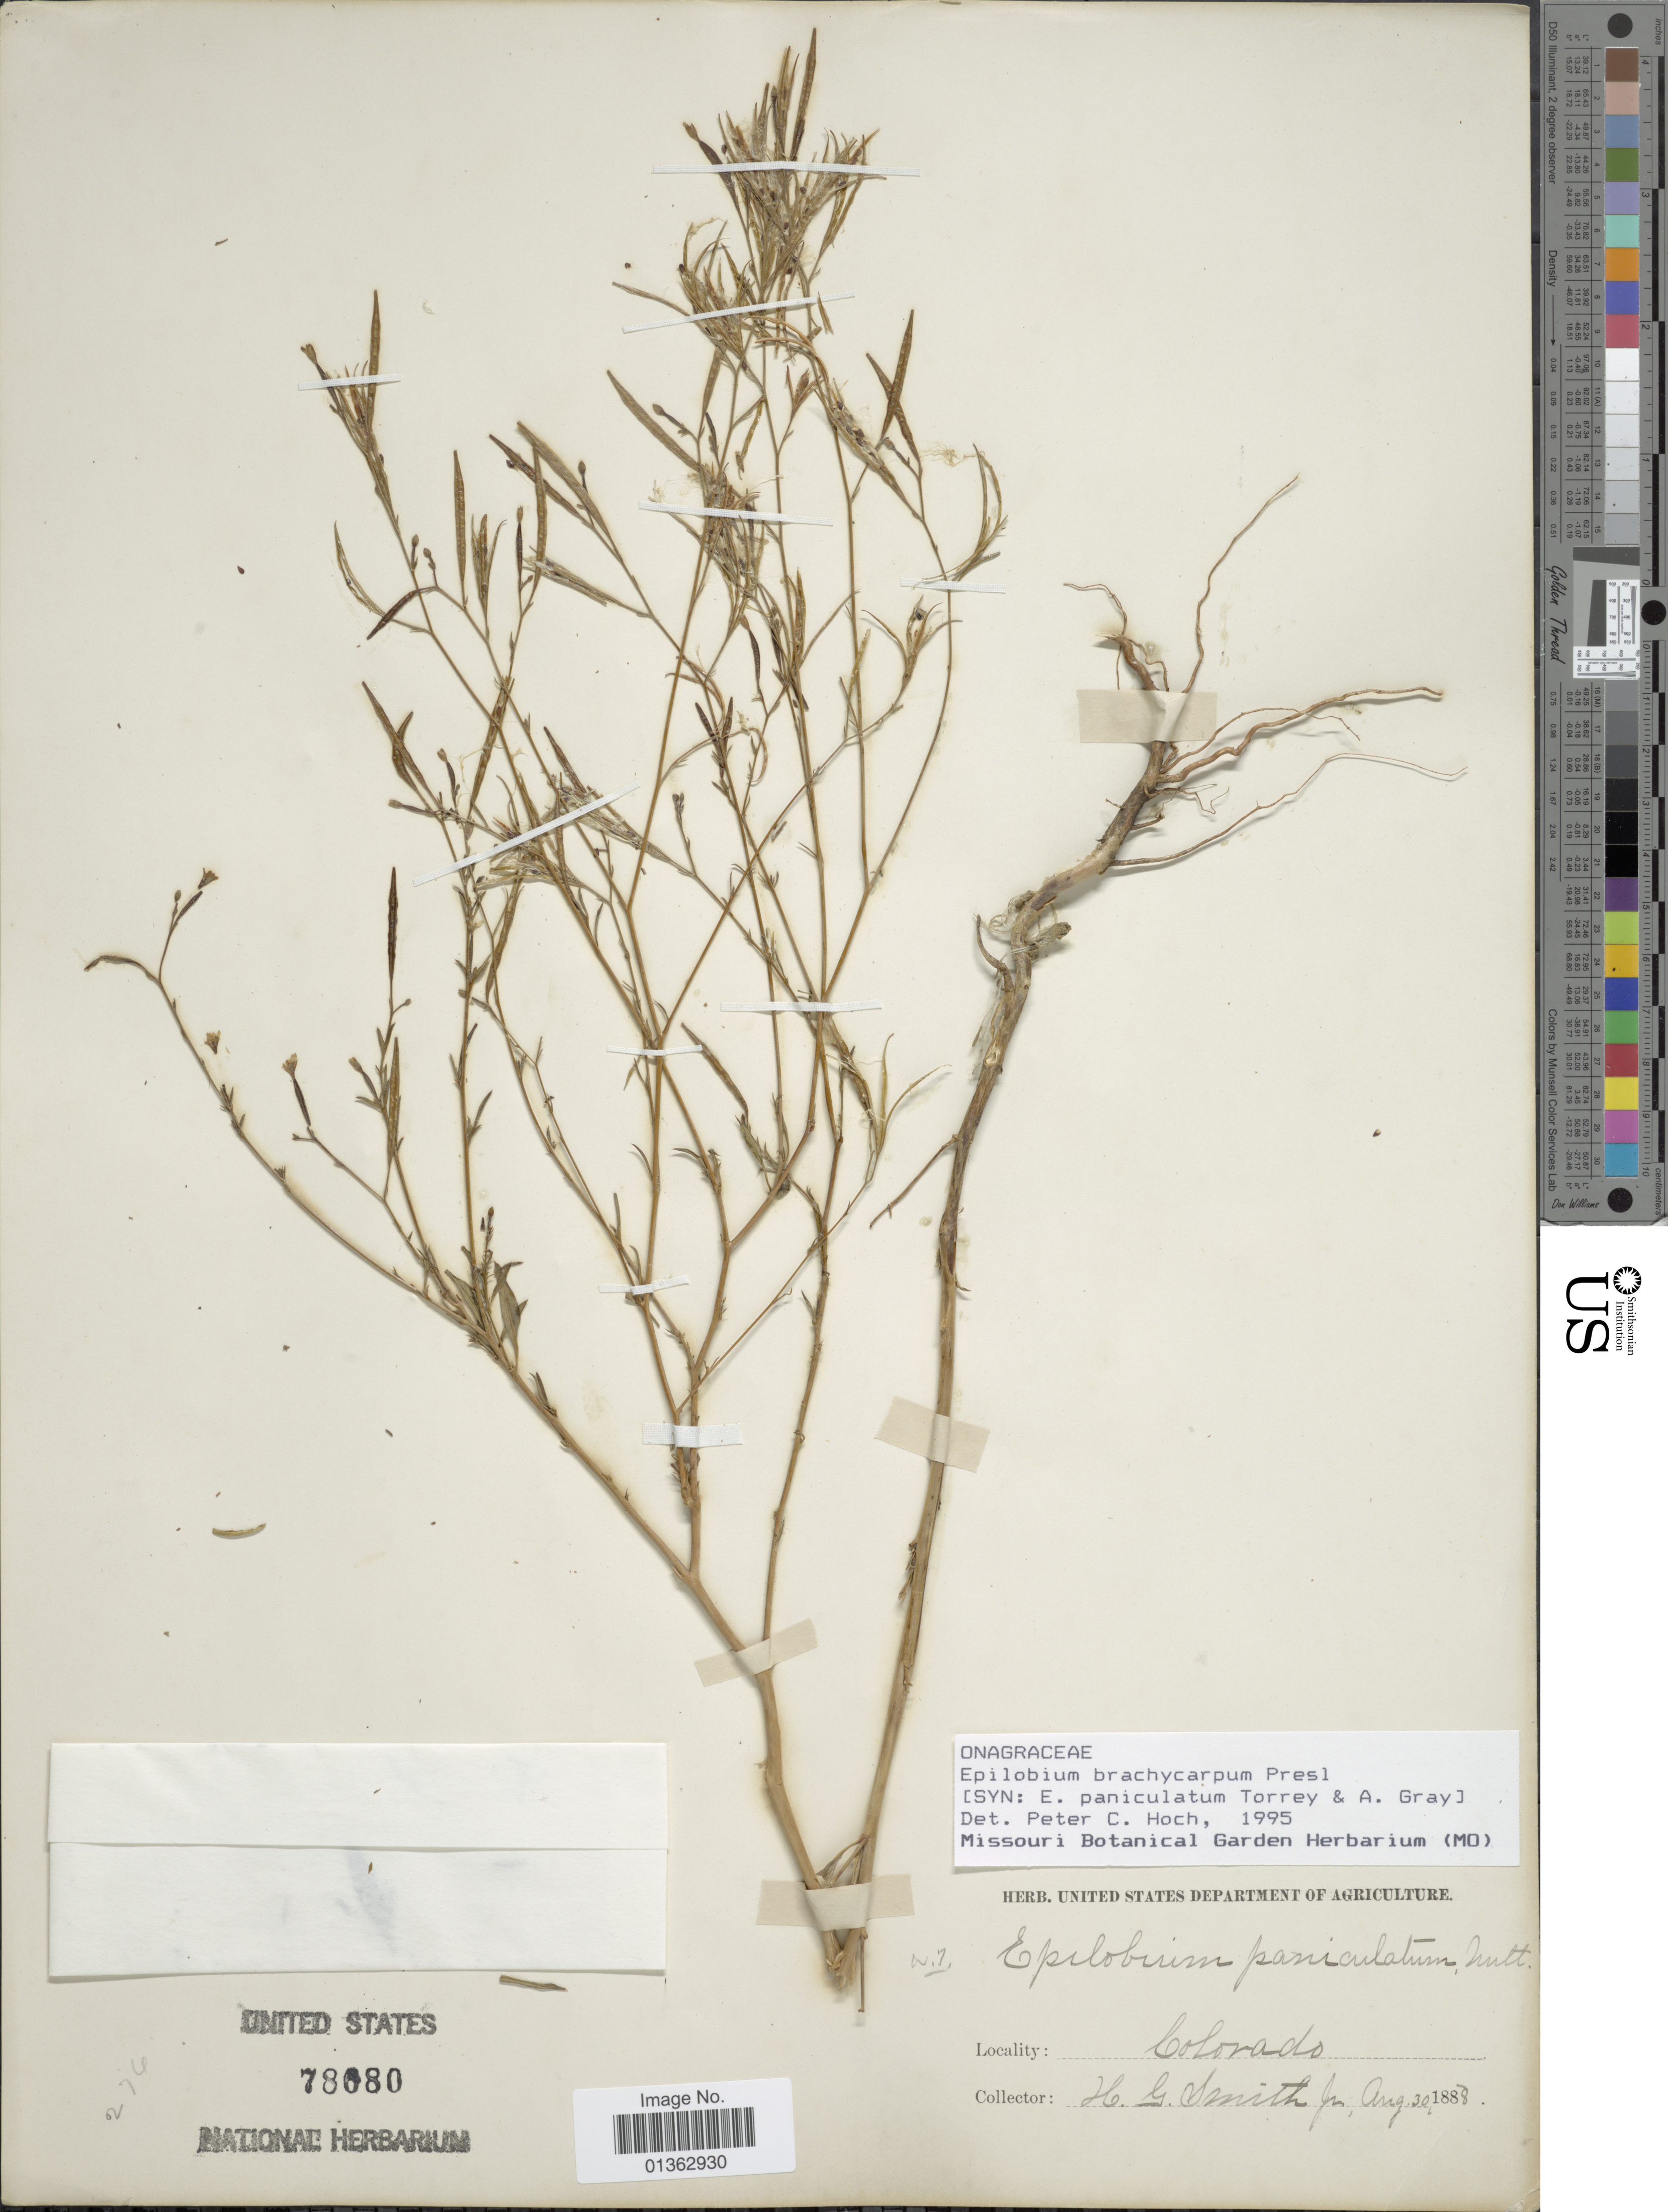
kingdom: Plantae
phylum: Tracheophyta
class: Magnoliopsida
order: Myrtales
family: Onagraceae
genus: Epilobium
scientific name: Epilobium brachycarpum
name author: C. Presl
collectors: H. Smith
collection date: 1888-08-30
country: United States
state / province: Colorado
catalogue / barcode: US 78080